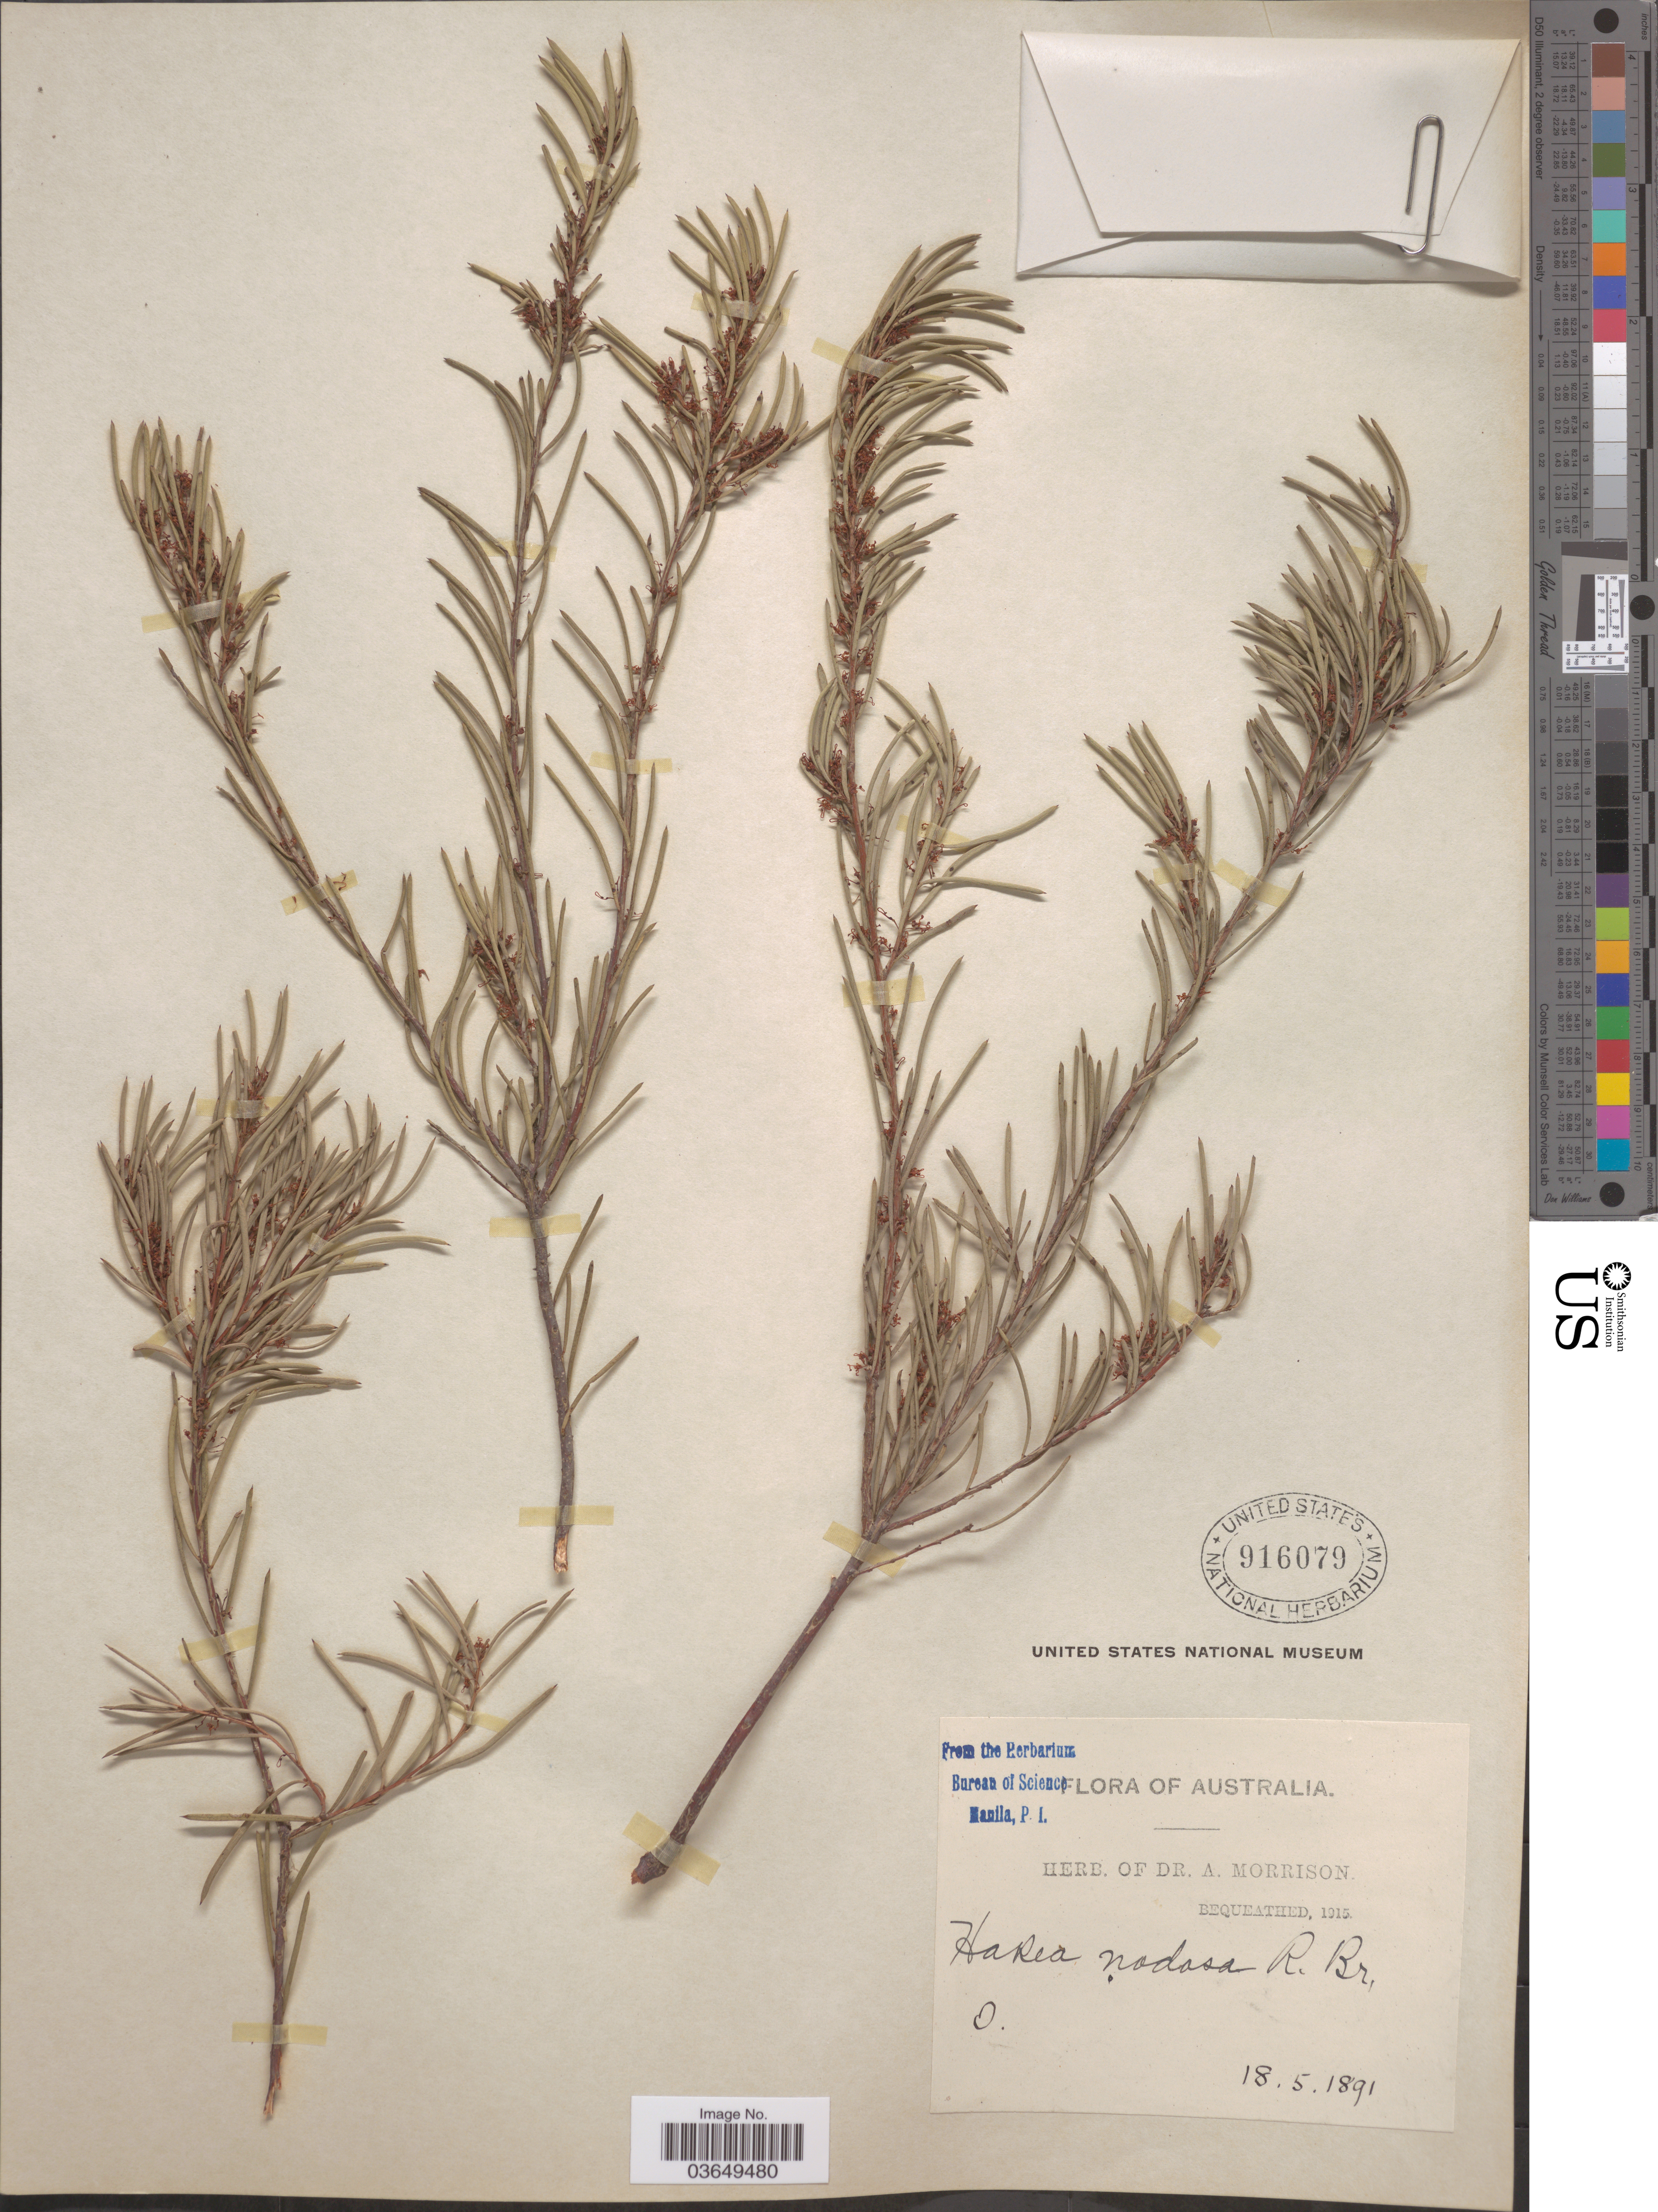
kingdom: Plantae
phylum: Tracheophyta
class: Magnoliopsida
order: Proteales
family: Proteaceae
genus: Hakea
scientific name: Hakea nodosa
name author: Meisn.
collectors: ex herb. Dr. A. Morrison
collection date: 1891-05-18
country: Australia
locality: O. [unsure placement]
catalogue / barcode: US 916079